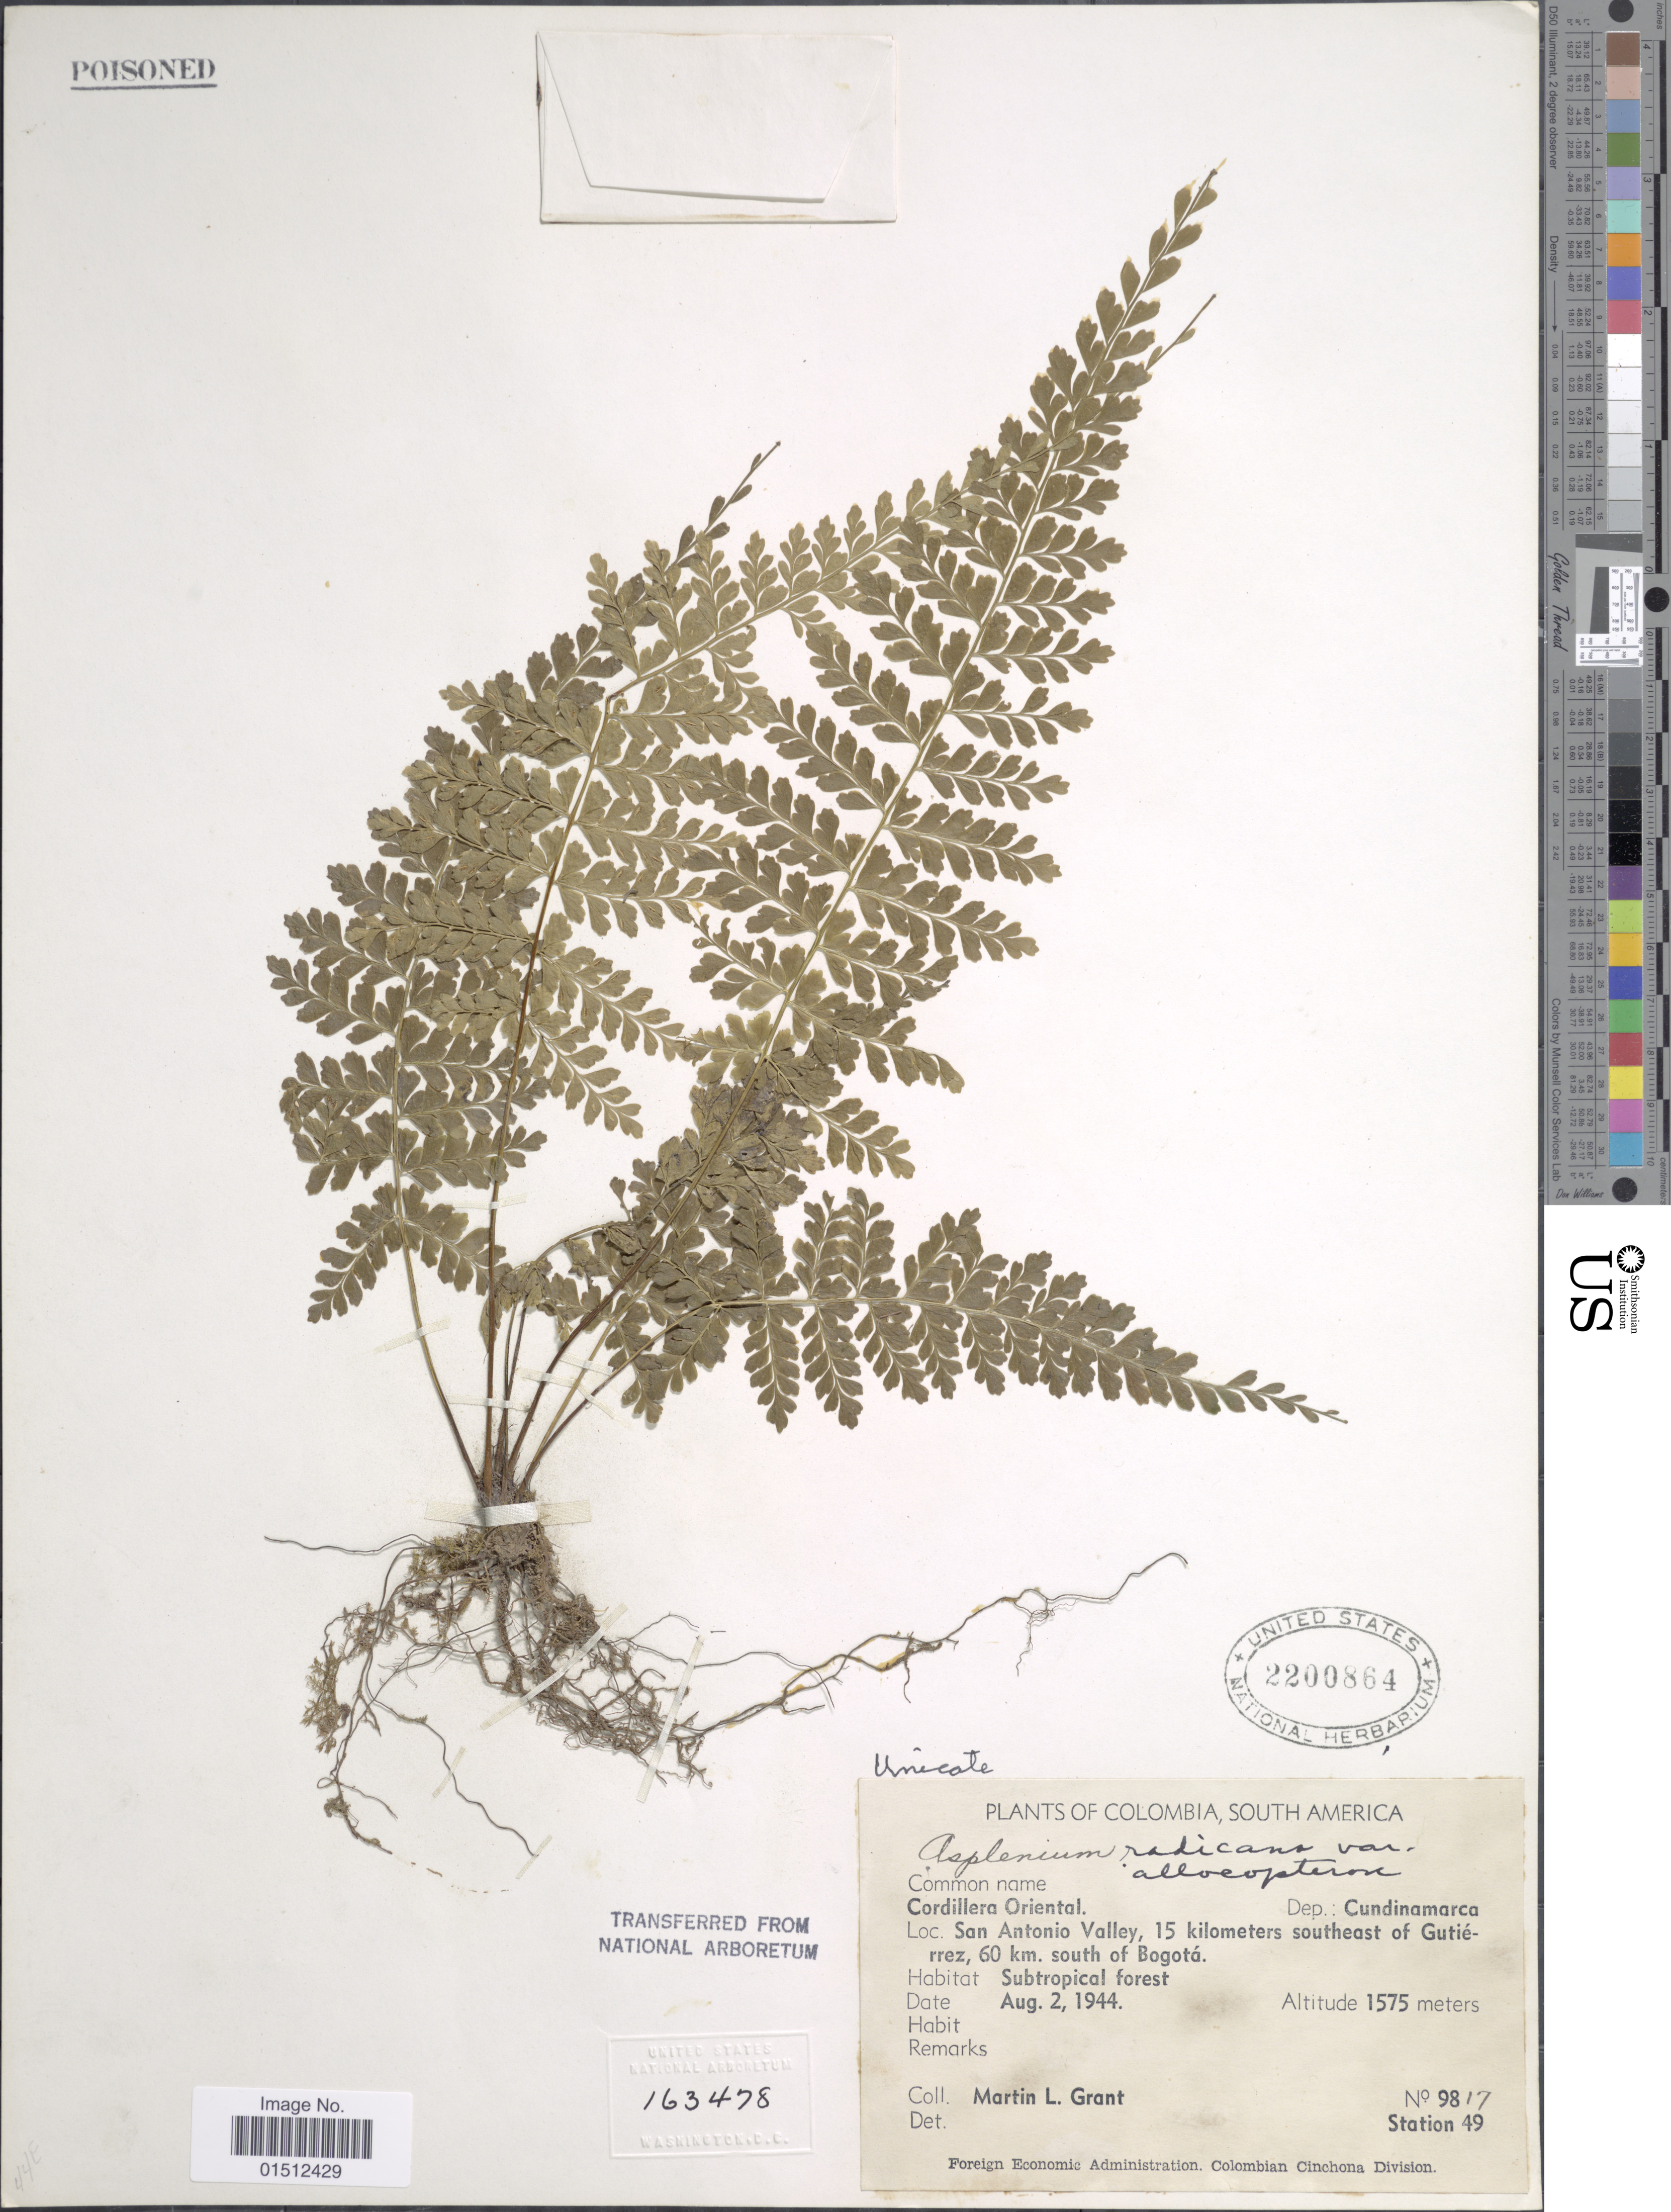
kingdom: Plantae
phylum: Tracheophyta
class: Polypodiopsida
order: Polypodiales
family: Aspleniaceae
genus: Asplenium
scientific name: Asplenium radicans var. alloeopteron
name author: (Kunze ex Klotzsch) Lellinger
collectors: M. L. Grant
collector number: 9817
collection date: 1944-08-02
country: Colombia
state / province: Cundinamarca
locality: Cordillera Oriental, Dep.: Cundinamarca. San Antonio Valley, 15 kilometers southeast of Gutierrez, 60 km. south of Bogota.Station 49.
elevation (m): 1575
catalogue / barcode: US 2200864